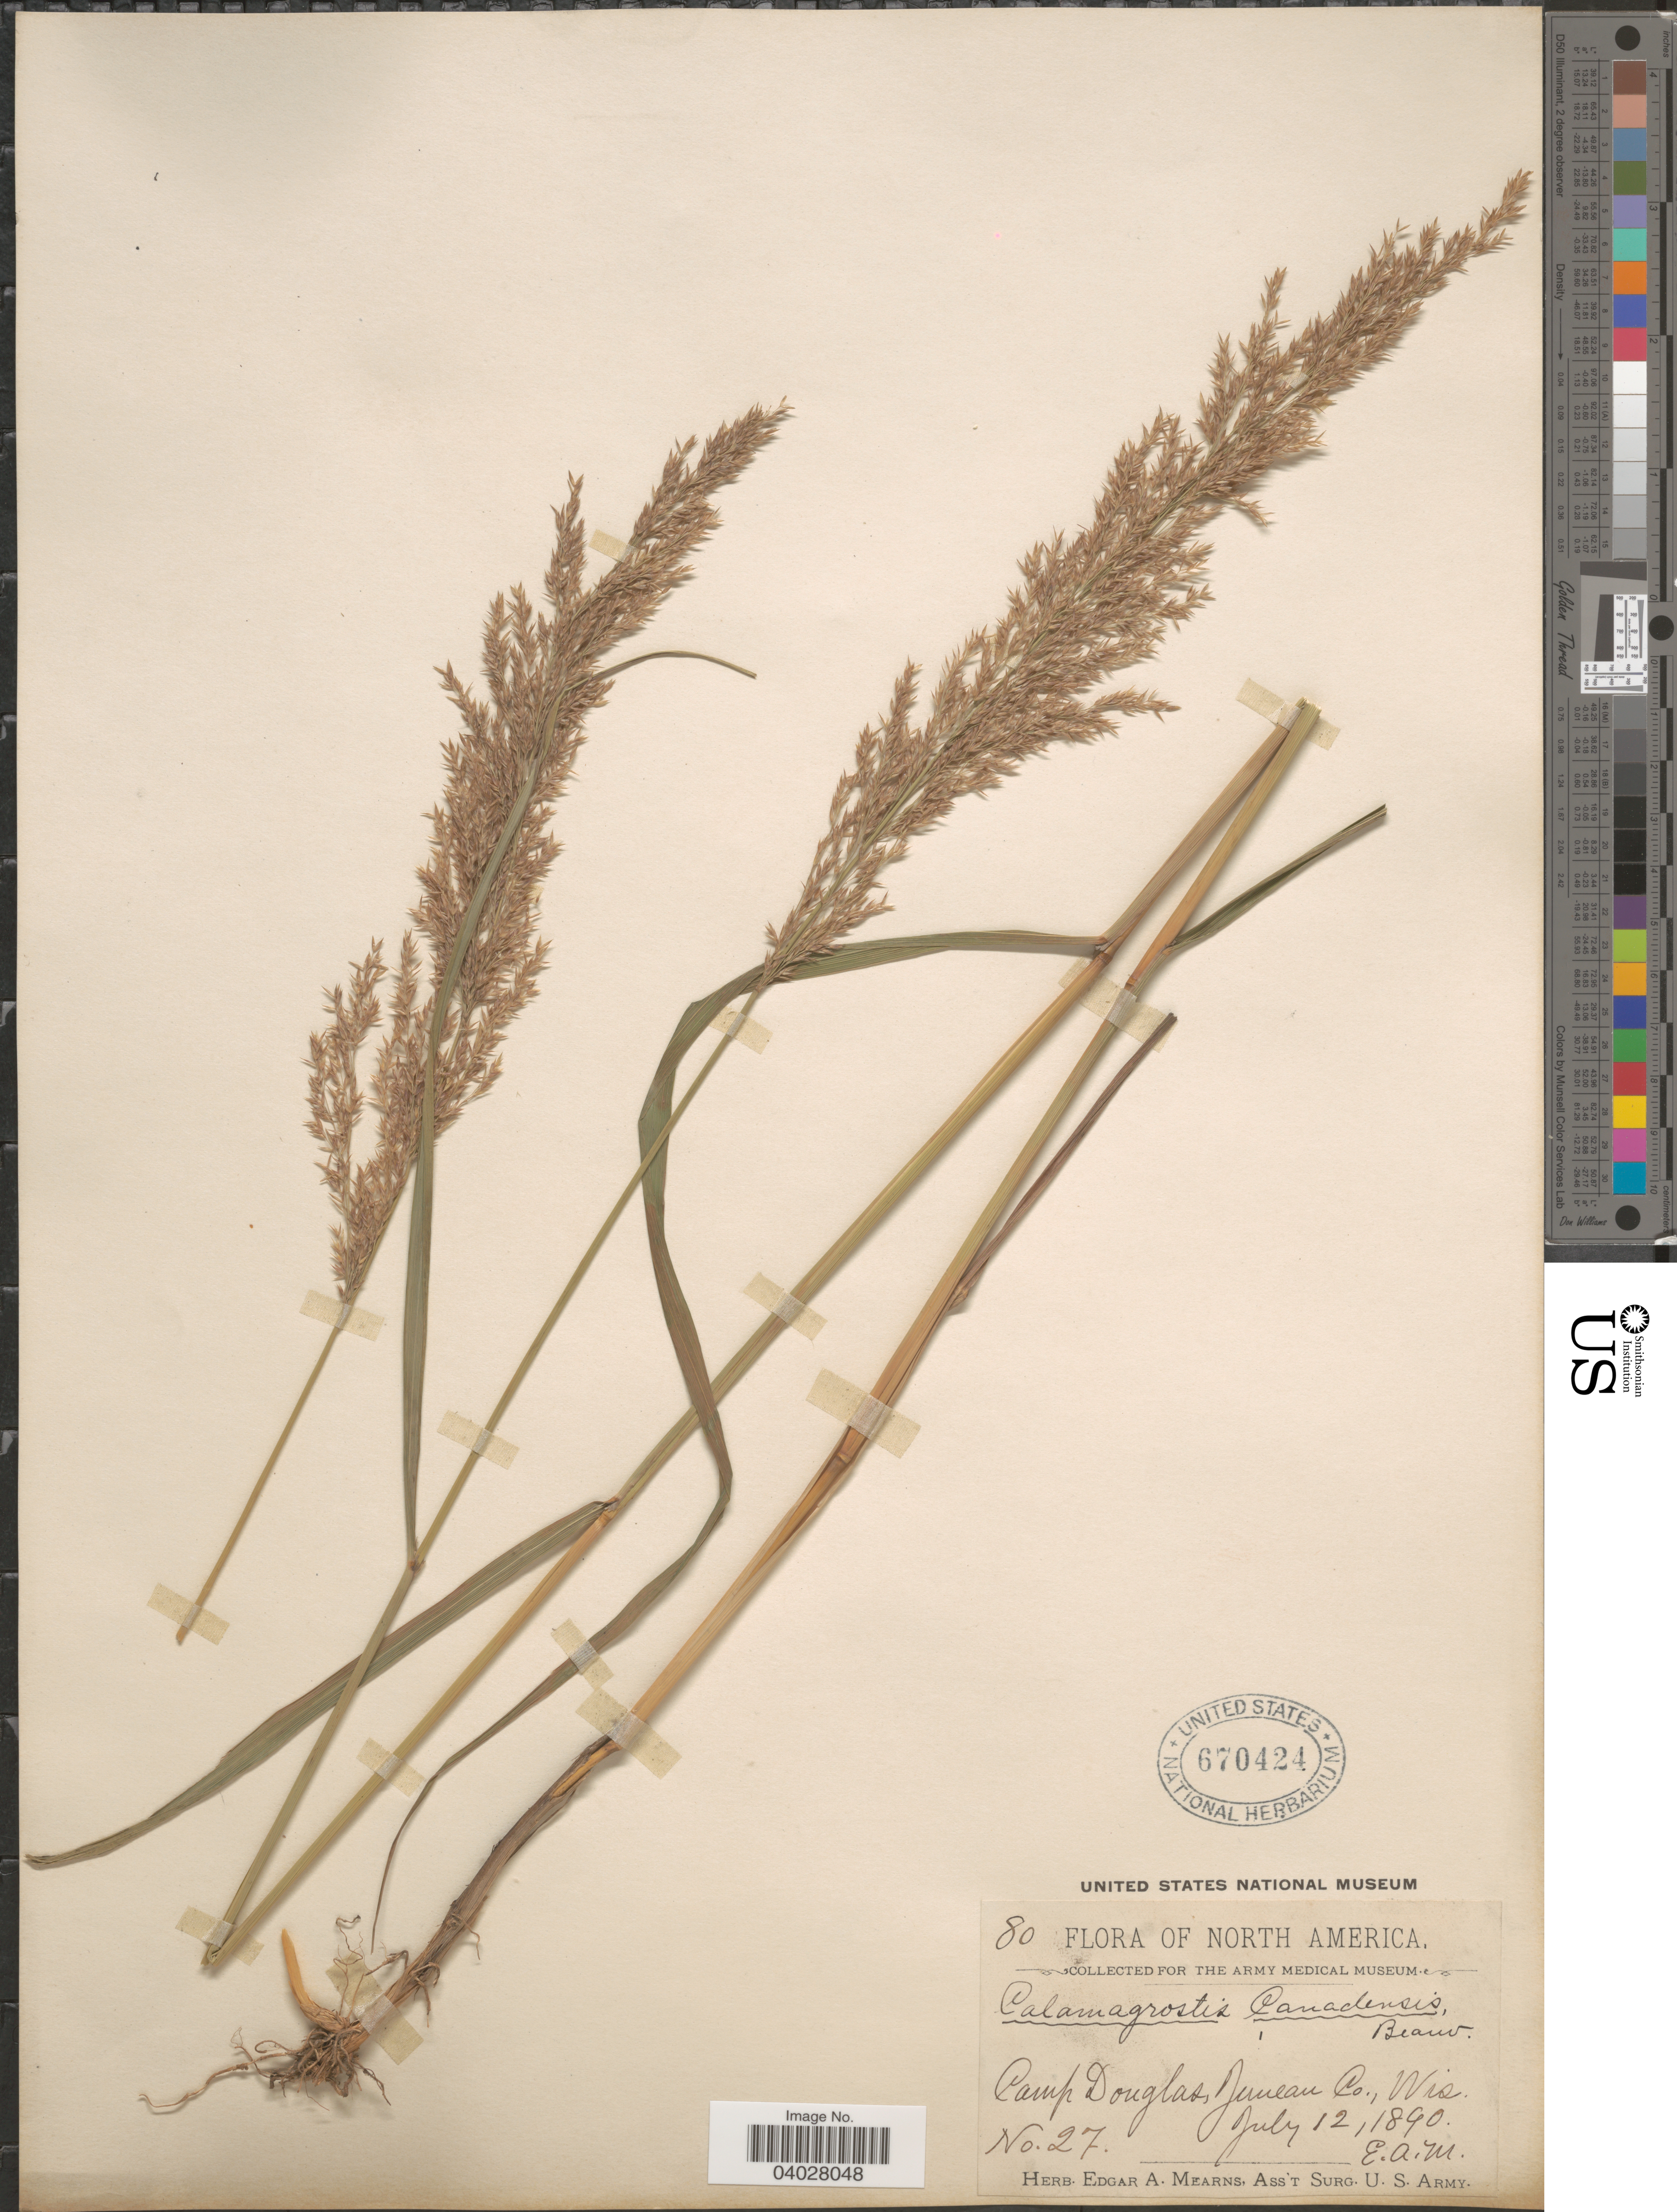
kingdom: Plantae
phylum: Tracheophyta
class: Liliopsida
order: Poales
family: Poaceae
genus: Calamagrostis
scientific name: Calamagrostis canadensis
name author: (Michx.) P. Beauv.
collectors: E. A. Mearns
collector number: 27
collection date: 1890-07-12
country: United States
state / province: Wisconsin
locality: Damp Douglas, Juneau Co.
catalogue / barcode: US 670424